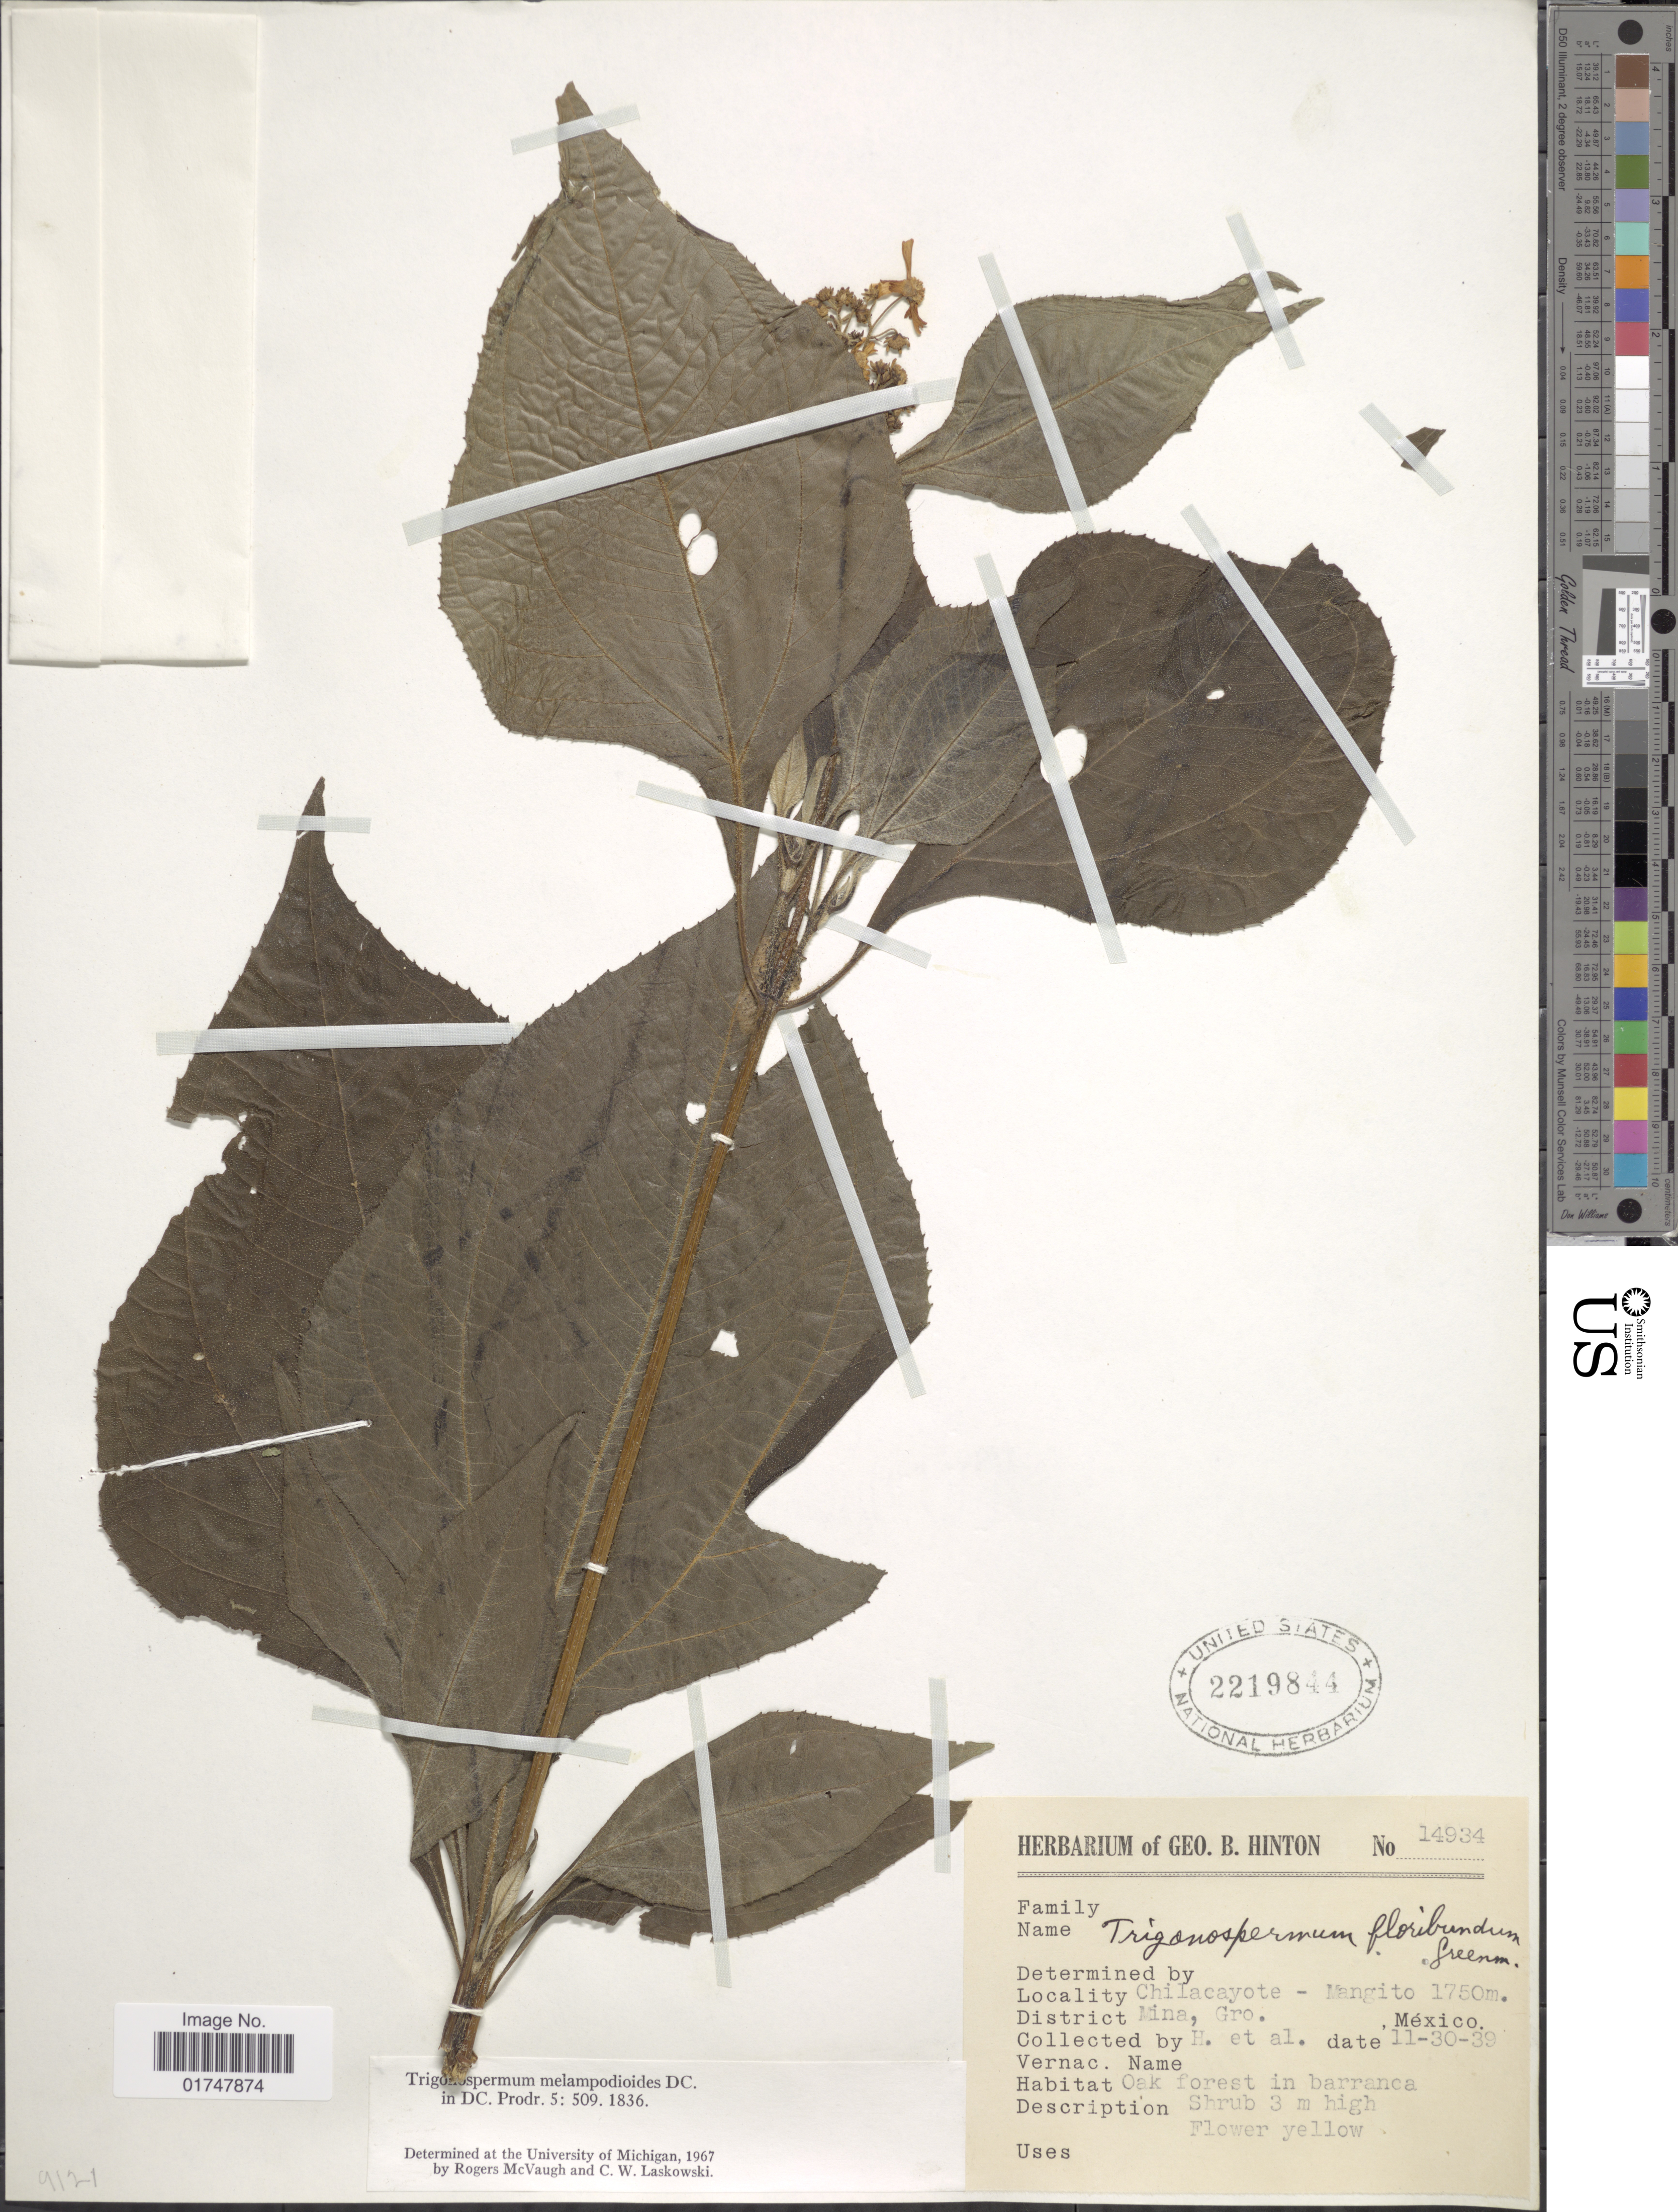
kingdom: Plantae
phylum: Tracheophyta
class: Magnoliopsida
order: Asterales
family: Asteraceae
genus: Trigonospermum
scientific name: Trigonospermum melampodioides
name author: DC.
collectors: G. B. Hinton & et al.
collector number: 14934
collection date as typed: Transcribed d/m/y: 30/11/39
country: Mexico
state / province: Guerrero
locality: Chilacayote - Mangito; Mina, Gro. Oak Forest in barranca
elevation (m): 1750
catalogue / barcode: US 2219844